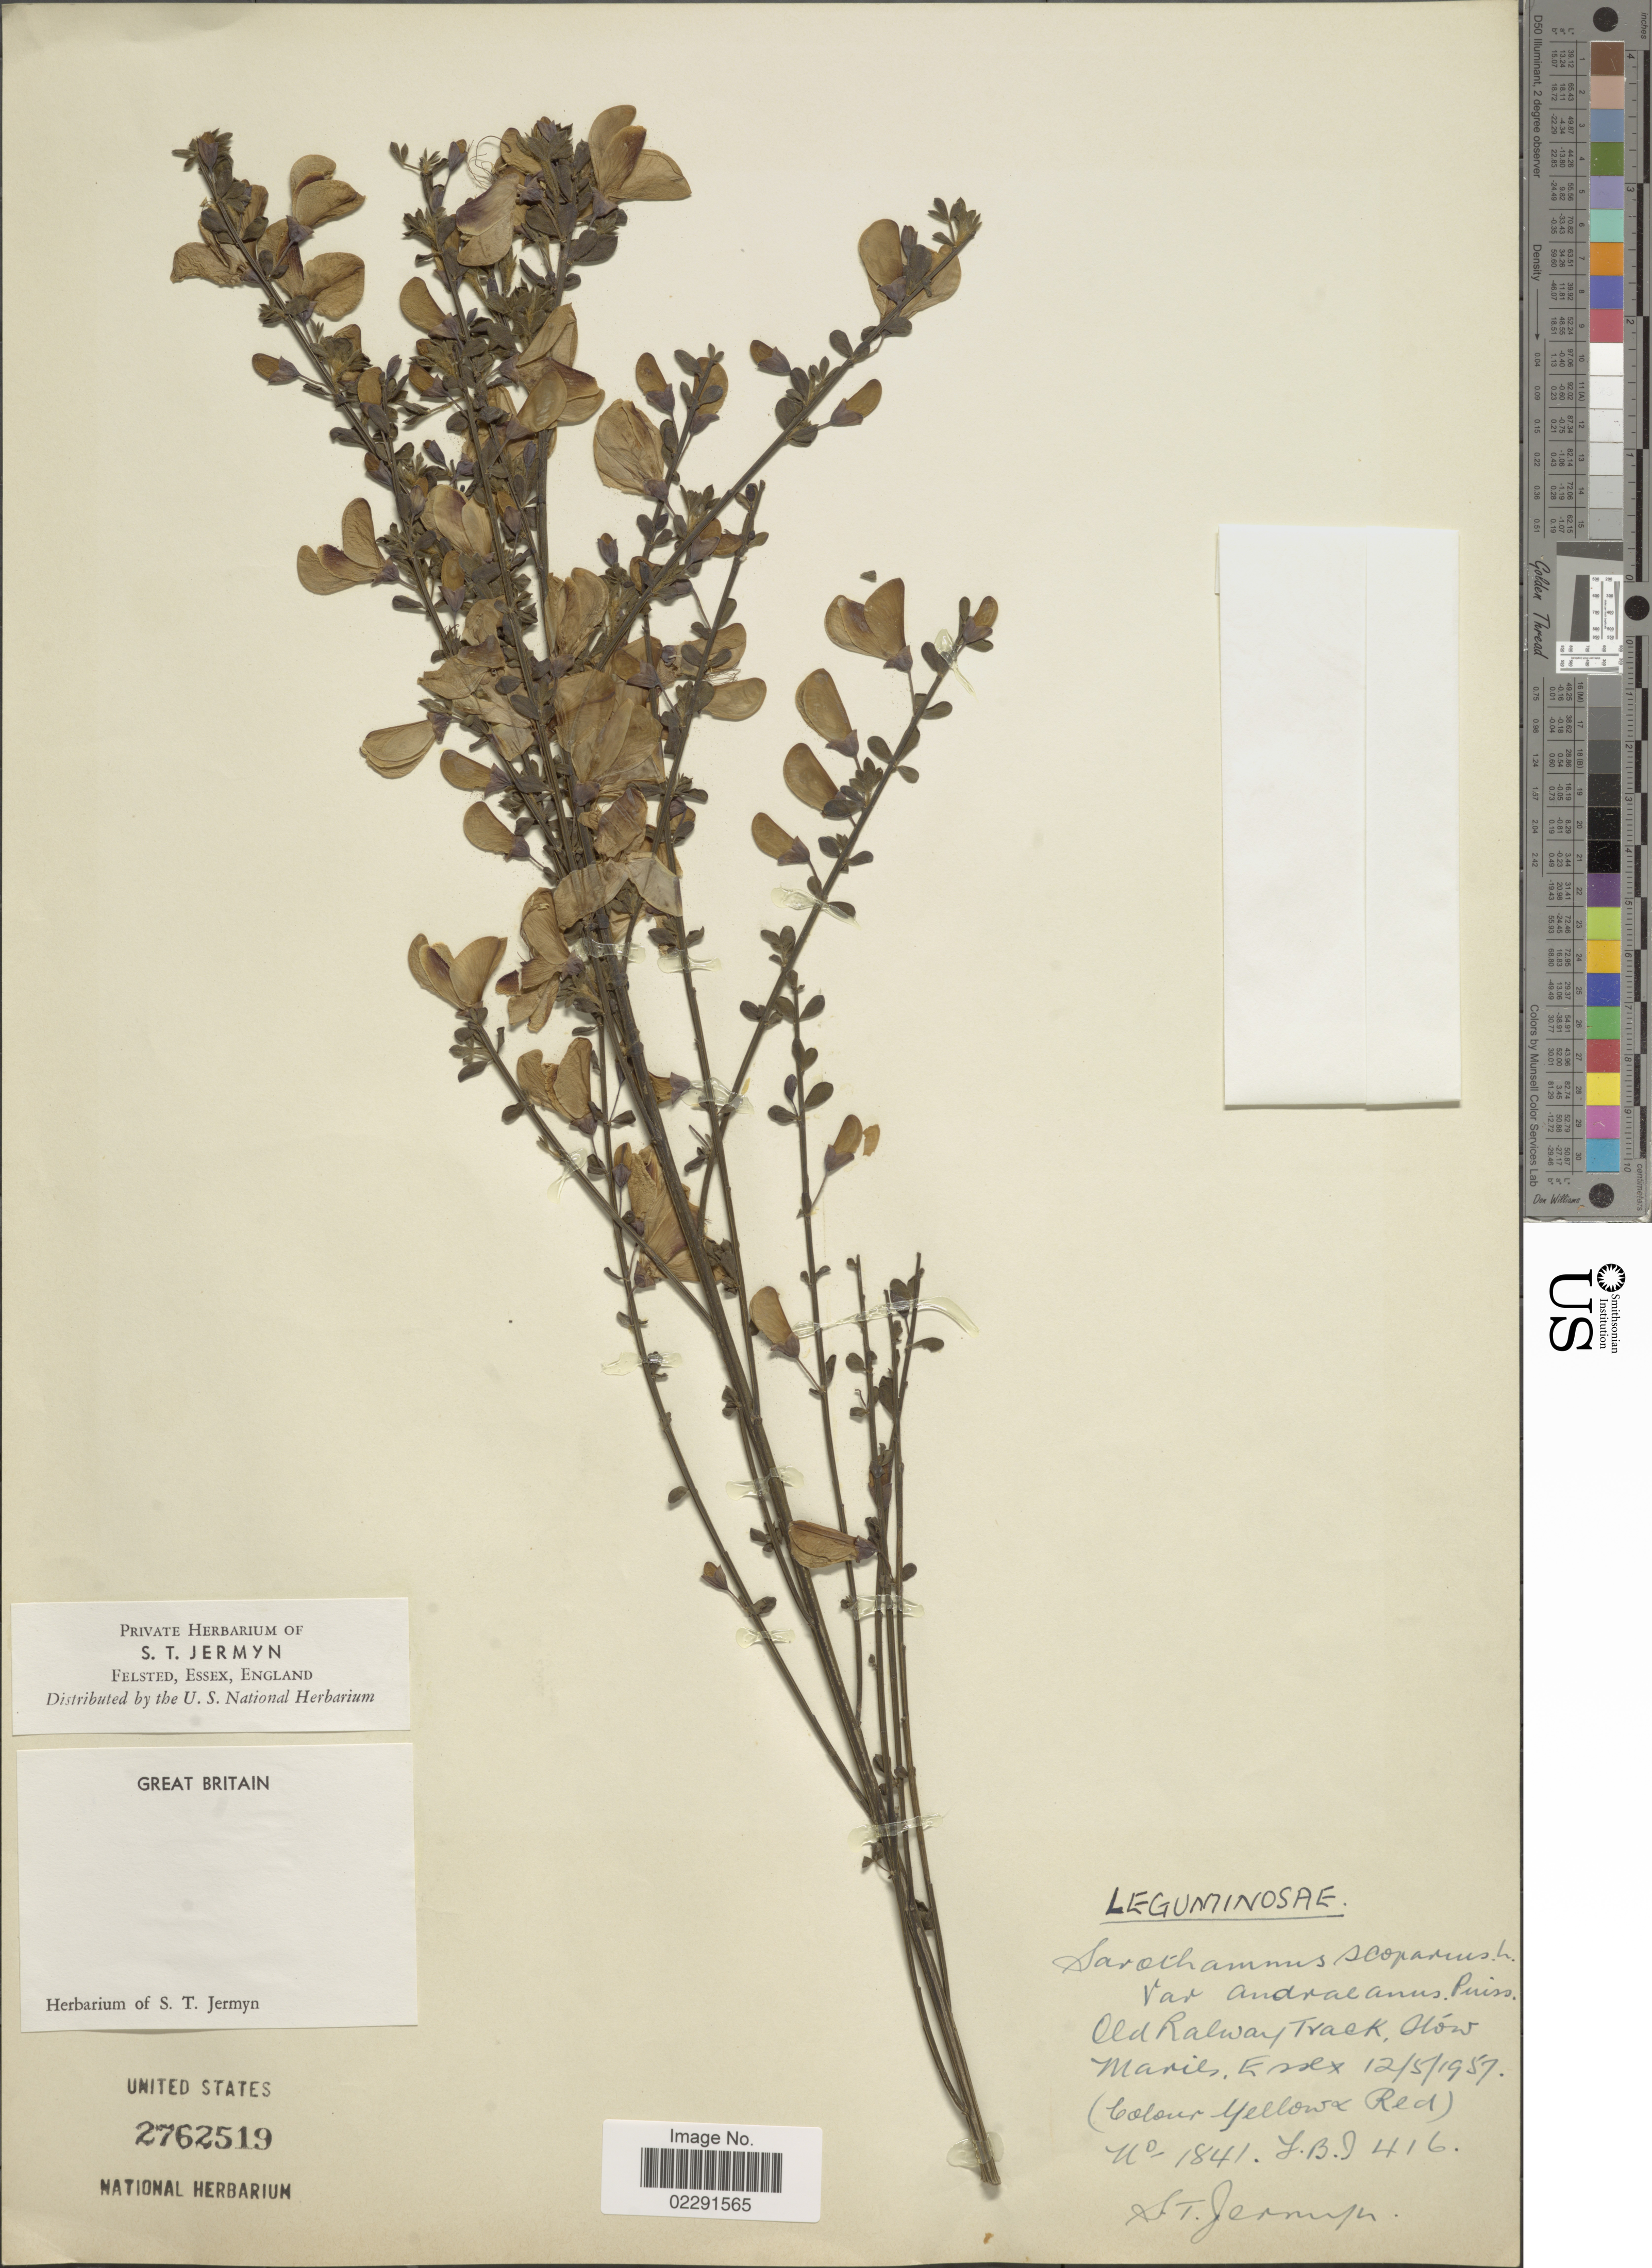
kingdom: Plantae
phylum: Tracheophyta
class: Magnoliopsida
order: Fabales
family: Fabaceae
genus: Cytisus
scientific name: Cytisus scoparius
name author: (L.) Link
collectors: S. Jermyn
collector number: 1841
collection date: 1957-05-12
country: United Kingdom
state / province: England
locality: Old Railway Track, Stow Maries, Essex.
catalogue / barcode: US 2762519